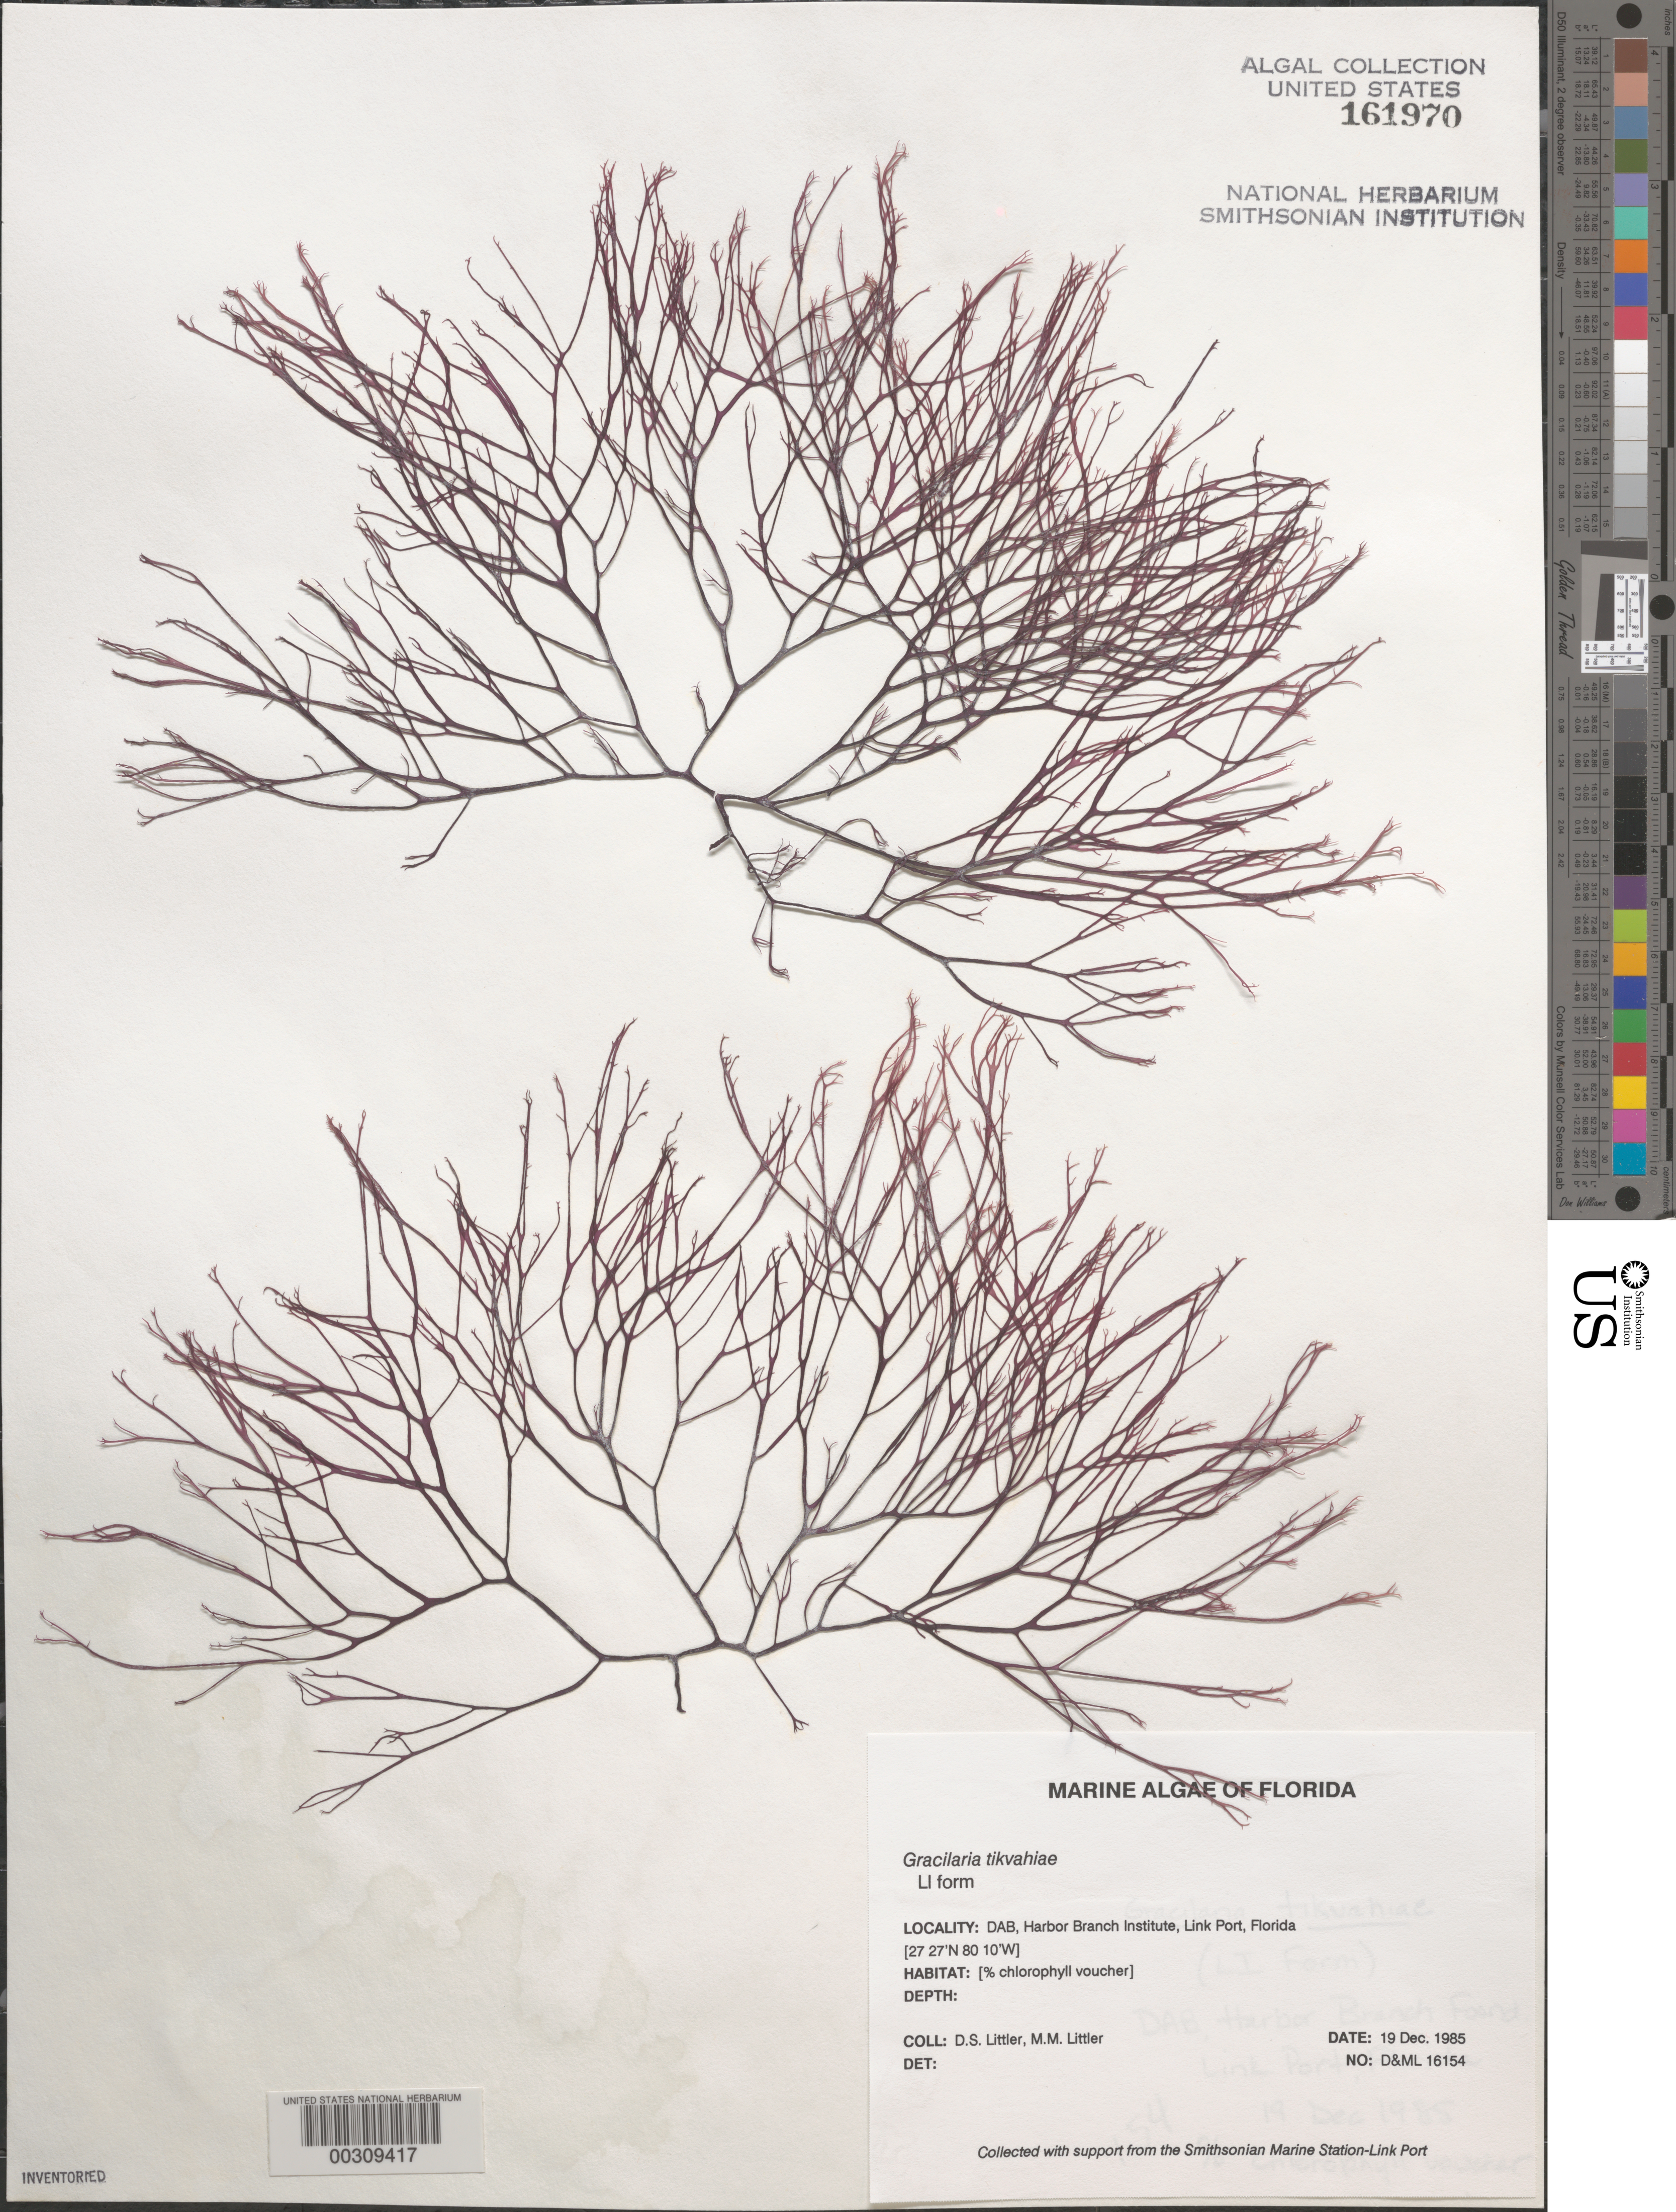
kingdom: Plantae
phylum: Rhodophyta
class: Florideophyceae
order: Gracilariales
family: Gracilariaceae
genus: Gracilaria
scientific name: Gracilaria tikvahiae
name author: McLachlan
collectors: D. S. Littler & M. M. Littler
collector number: D&ML 16154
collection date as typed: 19 Dec 1985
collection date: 1985-12-19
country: United States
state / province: Florida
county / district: Saint Lucie County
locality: Harbor Branch Oceanographic Institutue, Link Port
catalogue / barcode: US 161970